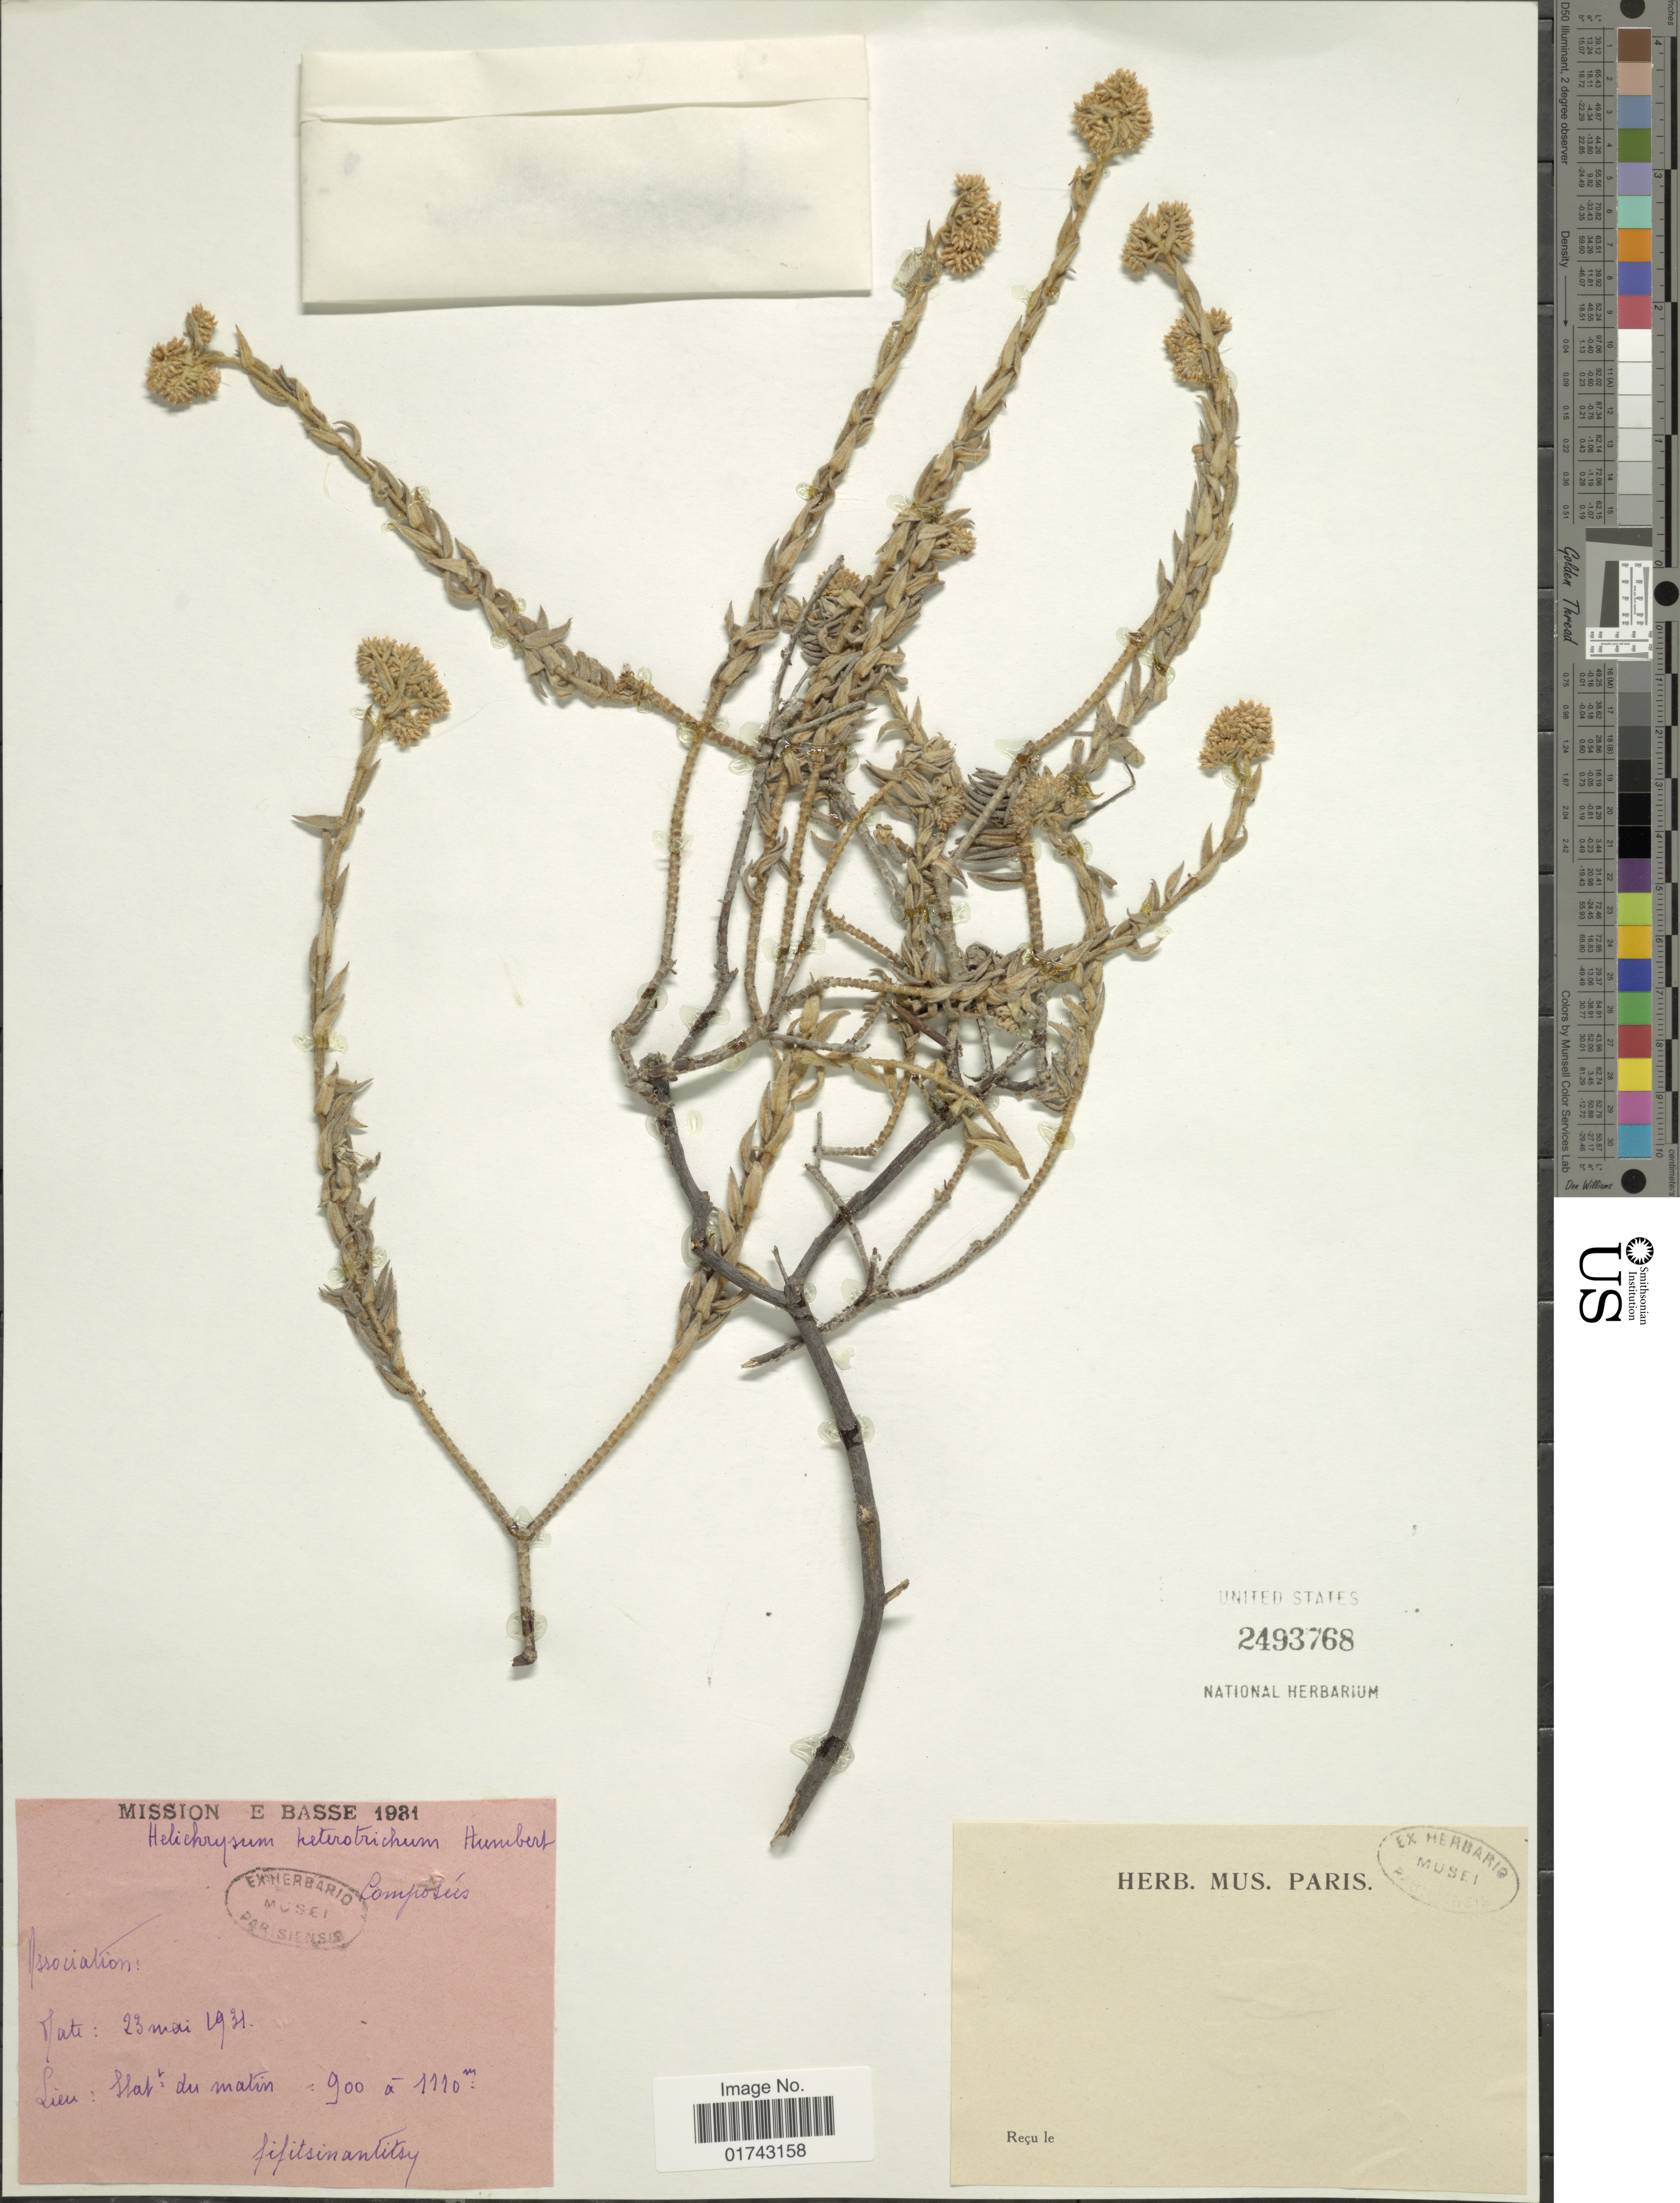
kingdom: Plantae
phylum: Tracheophyta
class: Magnoliopsida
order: Asterales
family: Asteraceae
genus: Helichrysum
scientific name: Helichrysum heterotrichum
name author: Humbert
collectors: E. Basse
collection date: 1931-05-23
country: South Africa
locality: Lieu: Flat du matin, Fifitsinantitsy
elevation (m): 900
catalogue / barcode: US 2493768